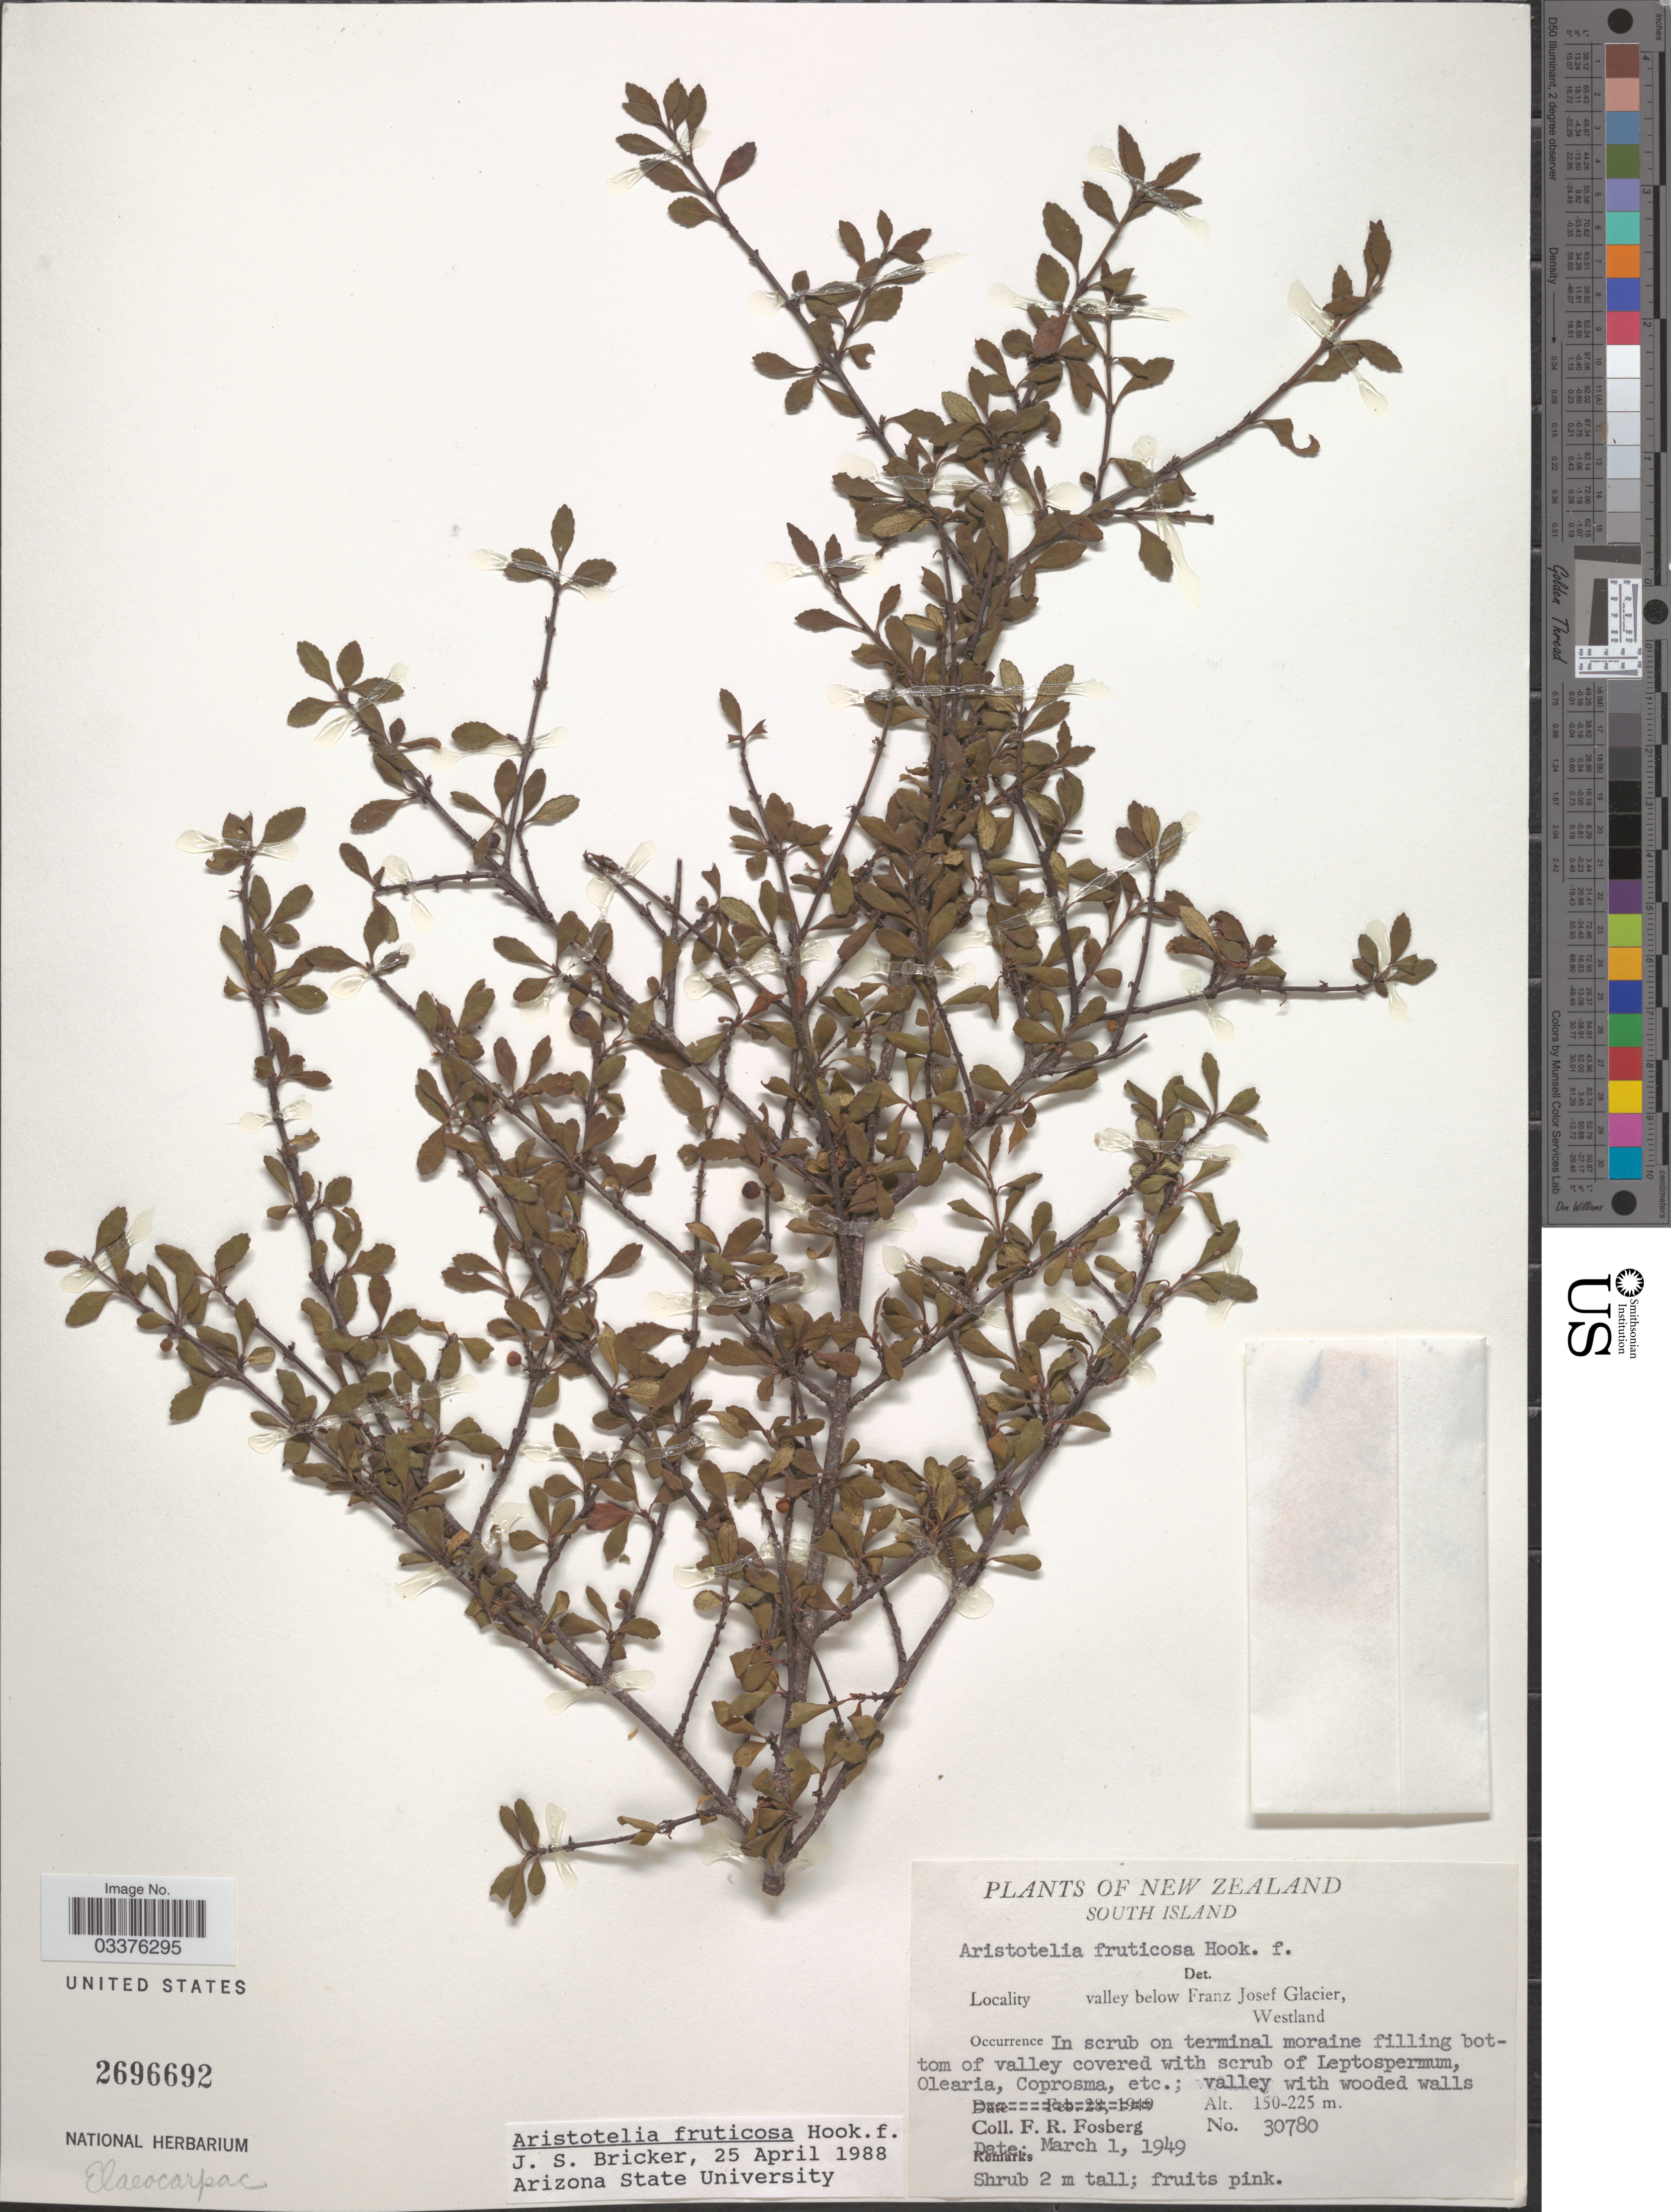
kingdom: Plantae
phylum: Tracheophyta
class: Magnoliopsida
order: Oxalidales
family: Elaeocarpaceae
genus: Aristotelia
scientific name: Aristotelia fruticosa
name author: Hook. f.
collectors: F. R. Fosberg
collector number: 30780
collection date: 1949-03-01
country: New Zealand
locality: South Island. Valley below Franz Josef Glacier, Westland.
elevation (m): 150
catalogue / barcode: US 2696692